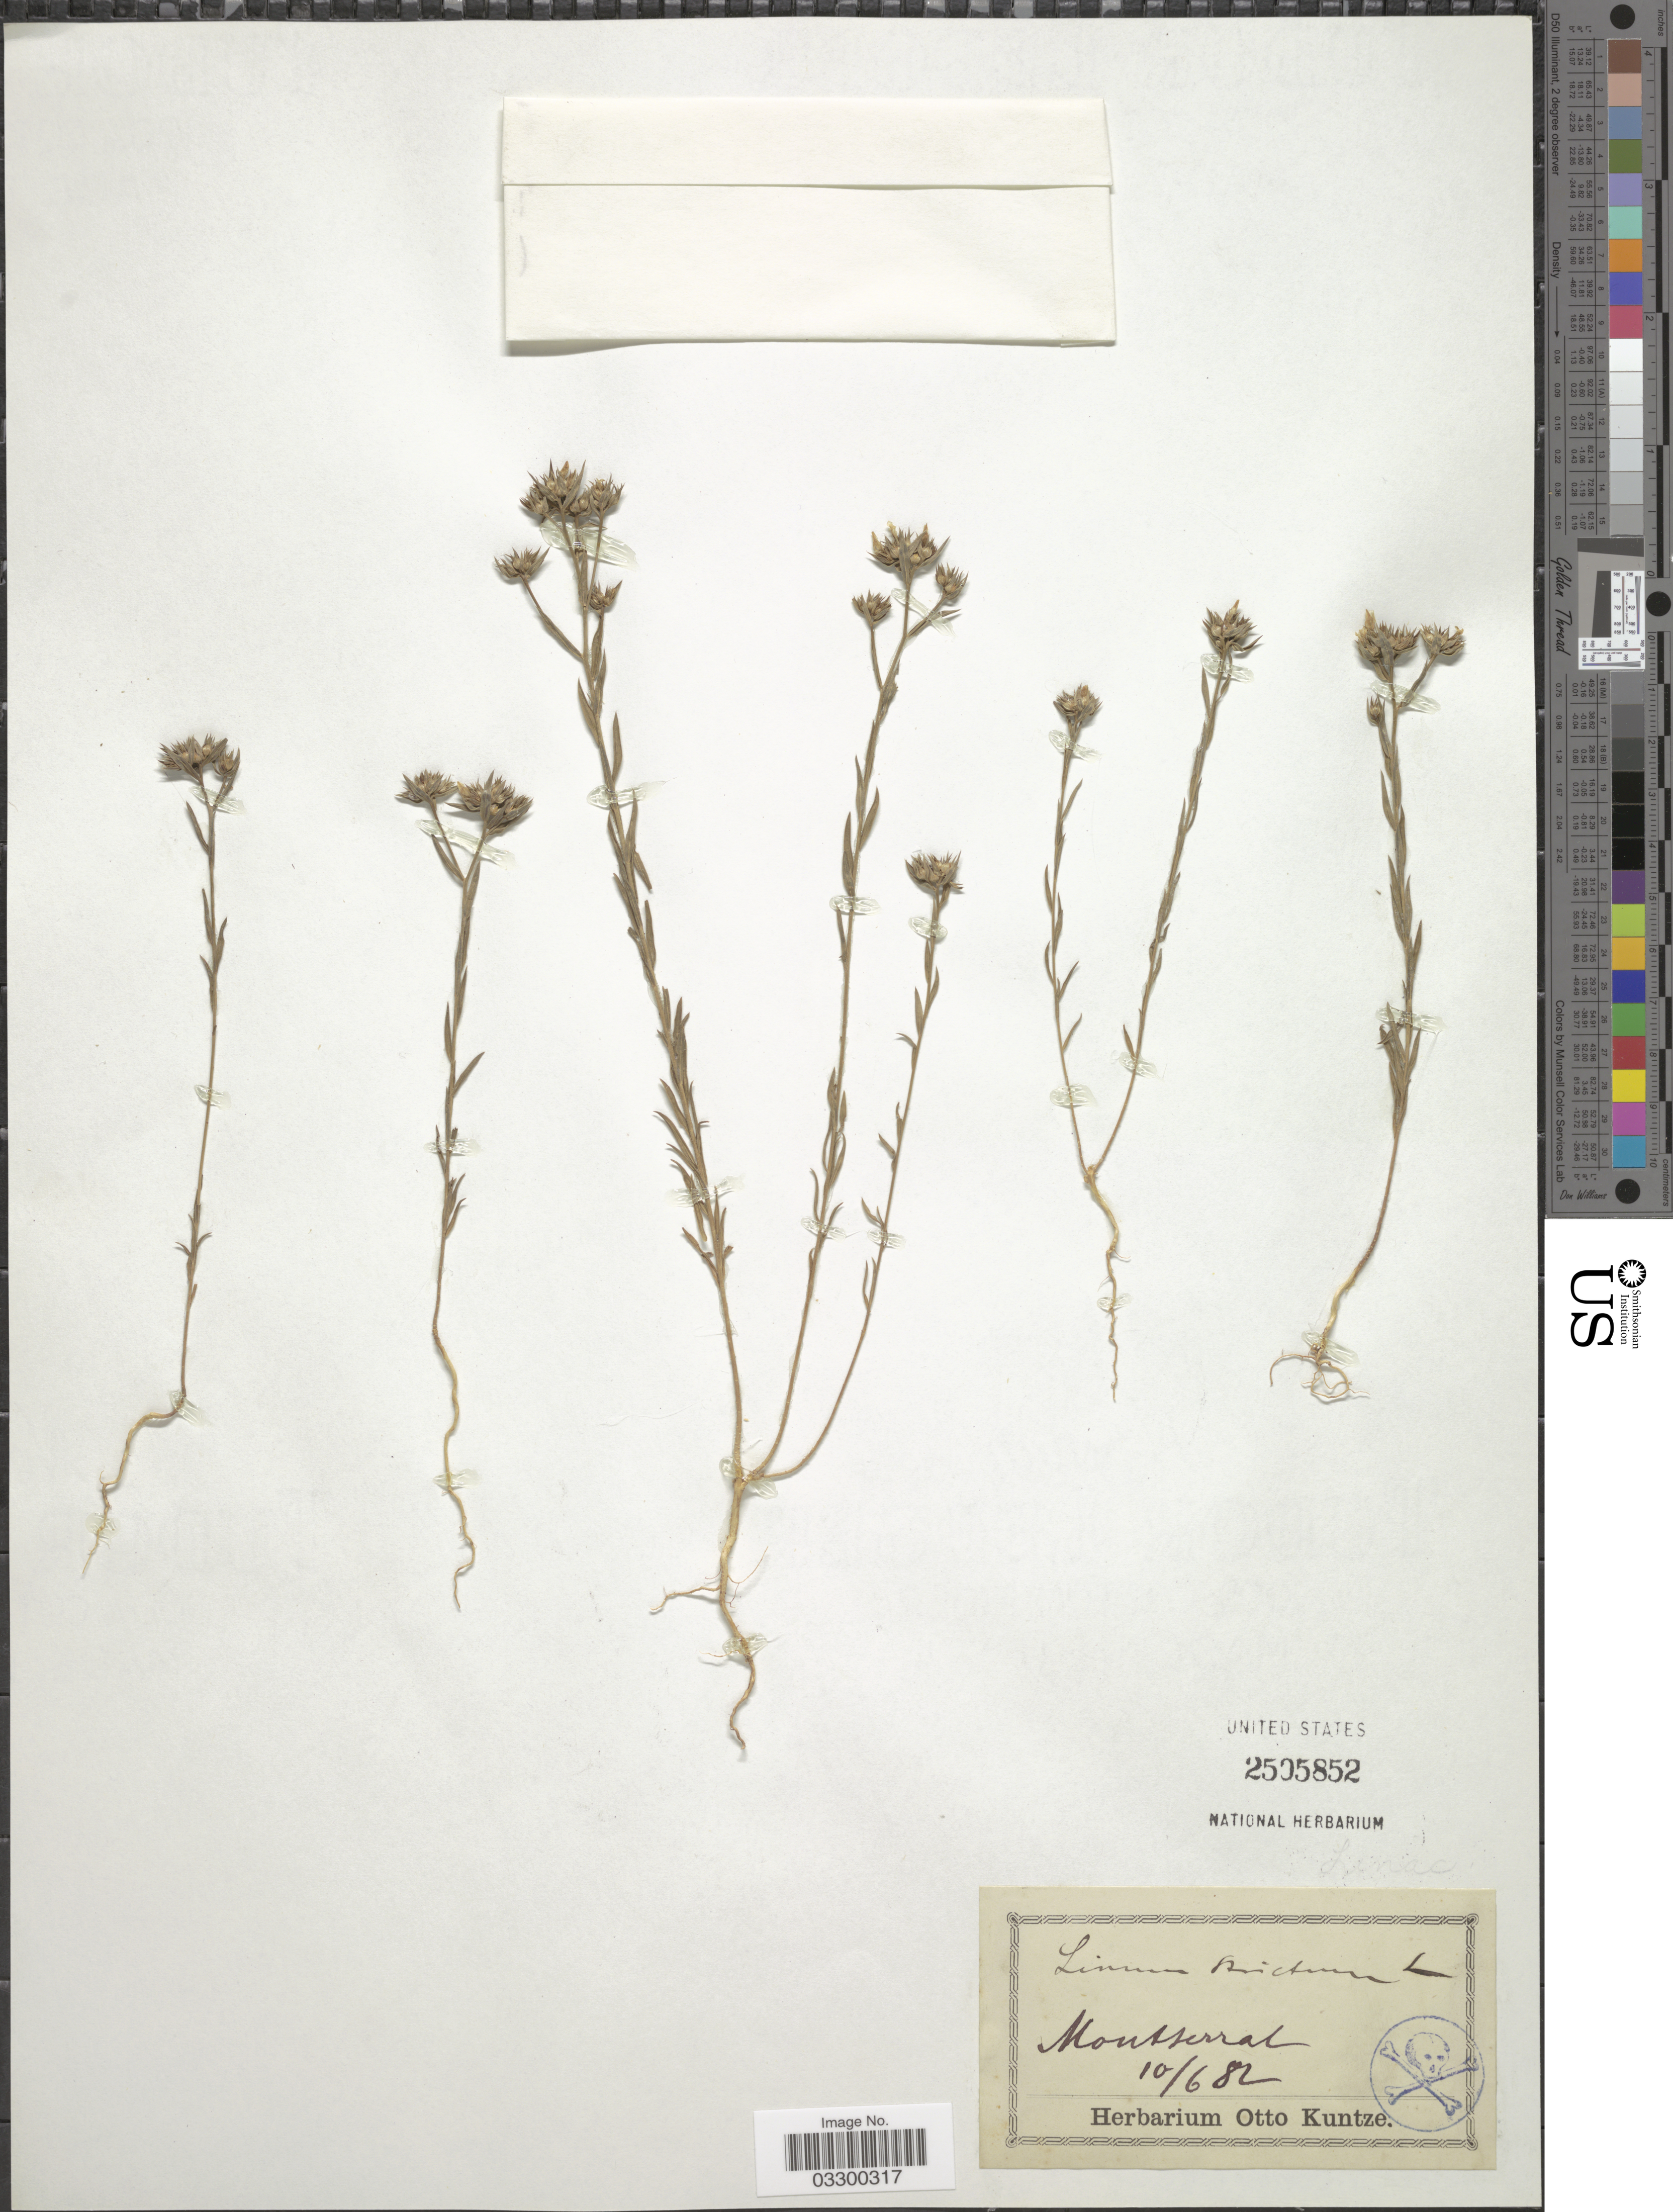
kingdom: Plantae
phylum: Tracheophyta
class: Magnoliopsida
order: Malpighiales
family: Linaceae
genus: Linum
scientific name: Linum strictum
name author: L.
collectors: ex herb. Otto Kuntze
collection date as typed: Transcribed d/m/y: 10/6/82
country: Spain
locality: Montserrat.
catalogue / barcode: US 2505852